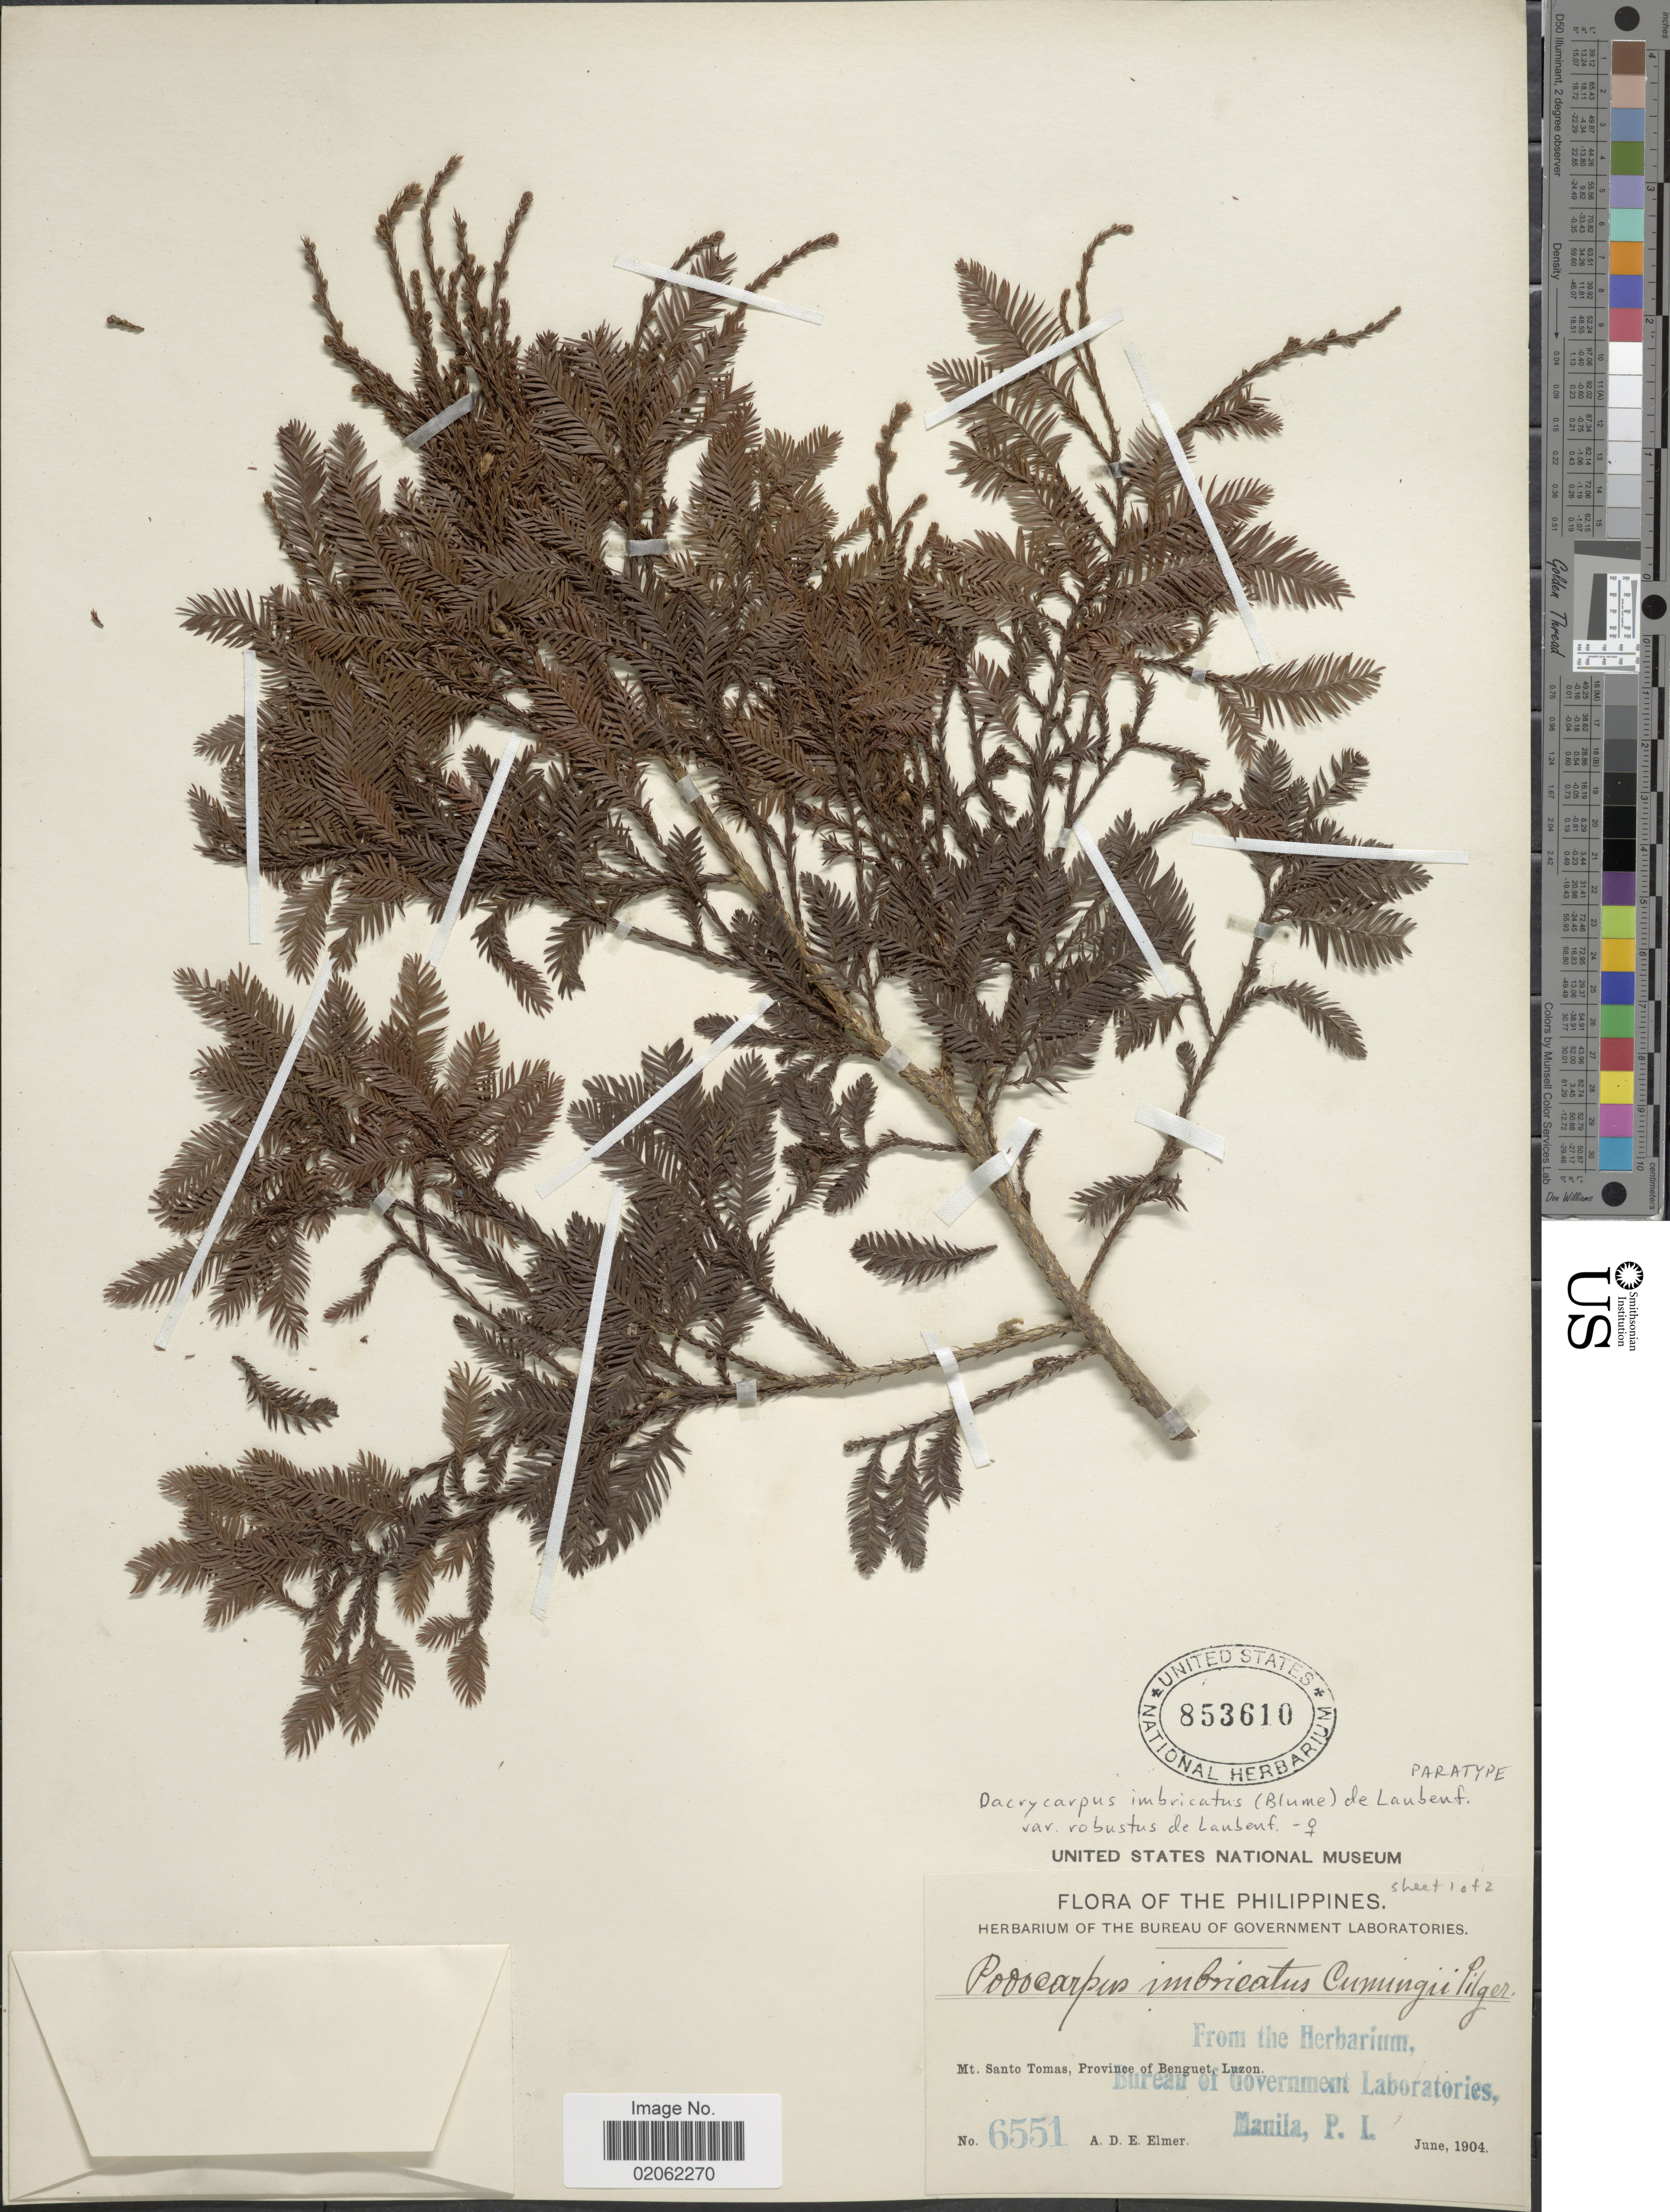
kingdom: Plantae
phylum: Tracheophyta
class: Pinopsida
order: Pinales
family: Podocarpaceae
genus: Dacrycarpus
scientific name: Dacrycarpus imbricatus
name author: (Blume) de Laub.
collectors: A. D. E. Elmer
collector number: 6551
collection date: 1904-06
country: Philippines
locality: Mt Santo Tomas, Province of Benguet, Luzon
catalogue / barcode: US 853610